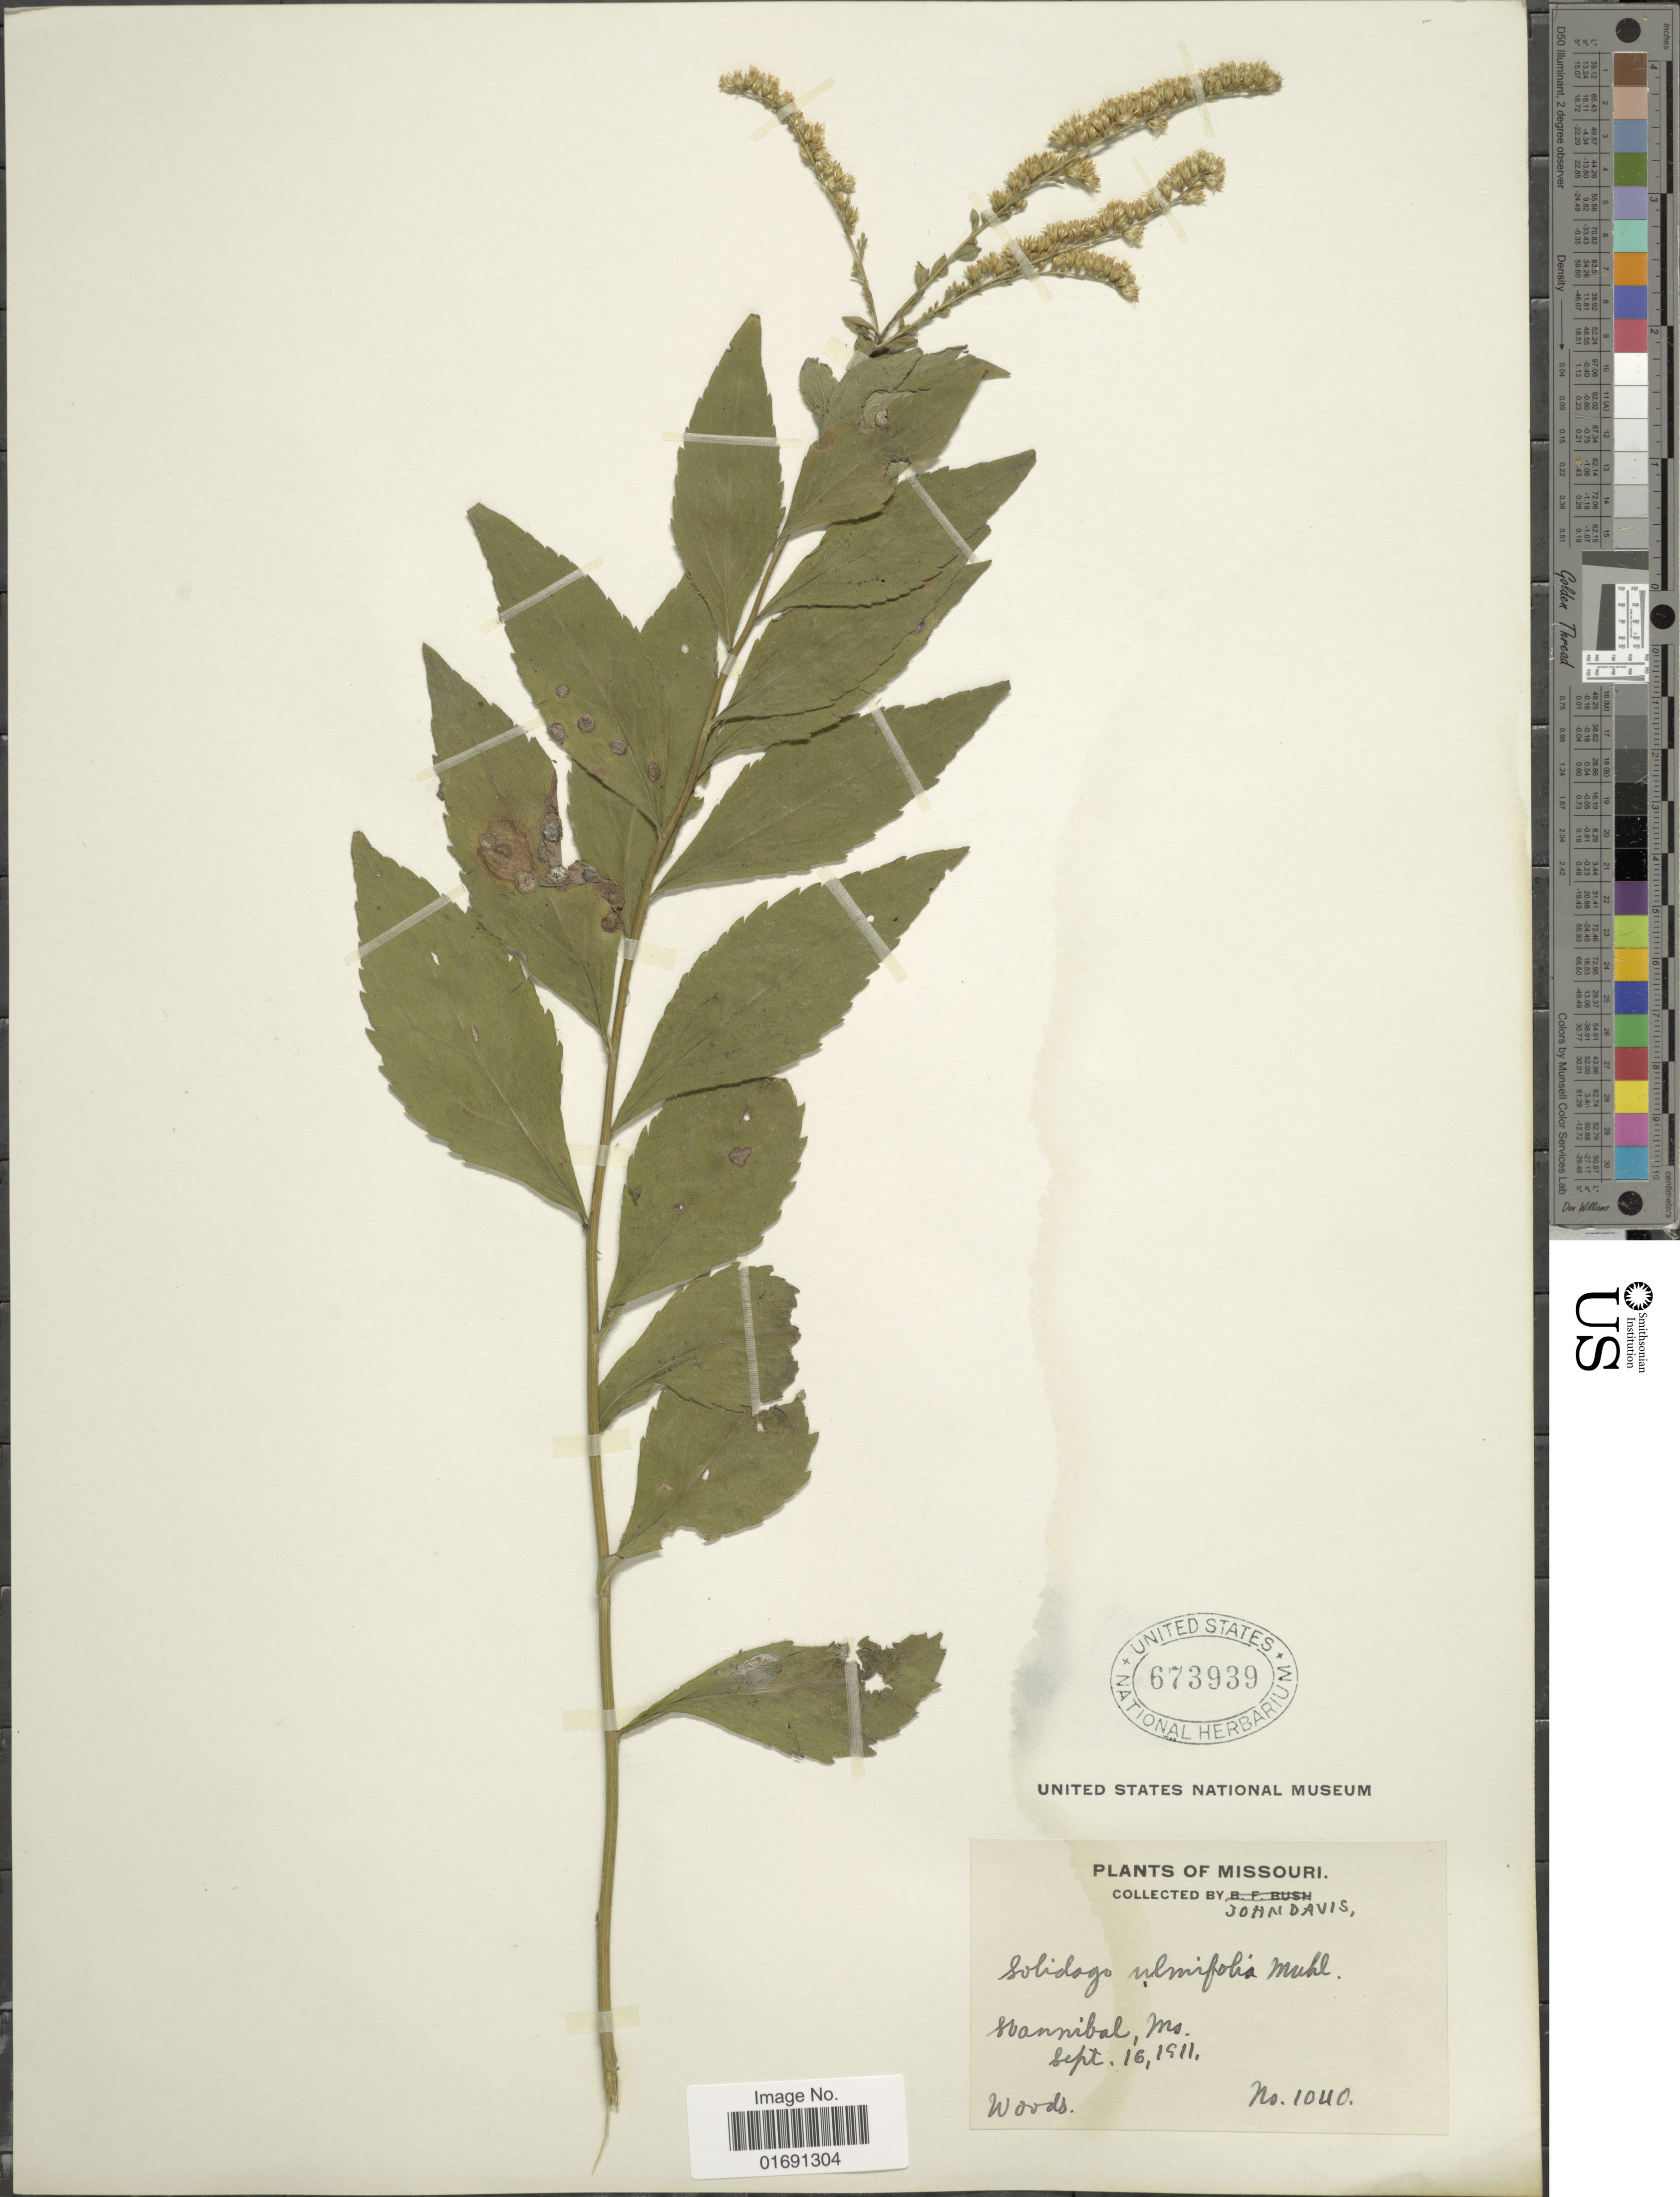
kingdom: Plantae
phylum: Tracheophyta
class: Magnoliopsida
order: Asterales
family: Asteraceae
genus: Solidago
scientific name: Solidago ulmifolia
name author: Muhl. ex Willd.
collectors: J. Davis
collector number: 1040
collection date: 1911-09-16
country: United States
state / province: Missouri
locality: Hannibal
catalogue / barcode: US 673939